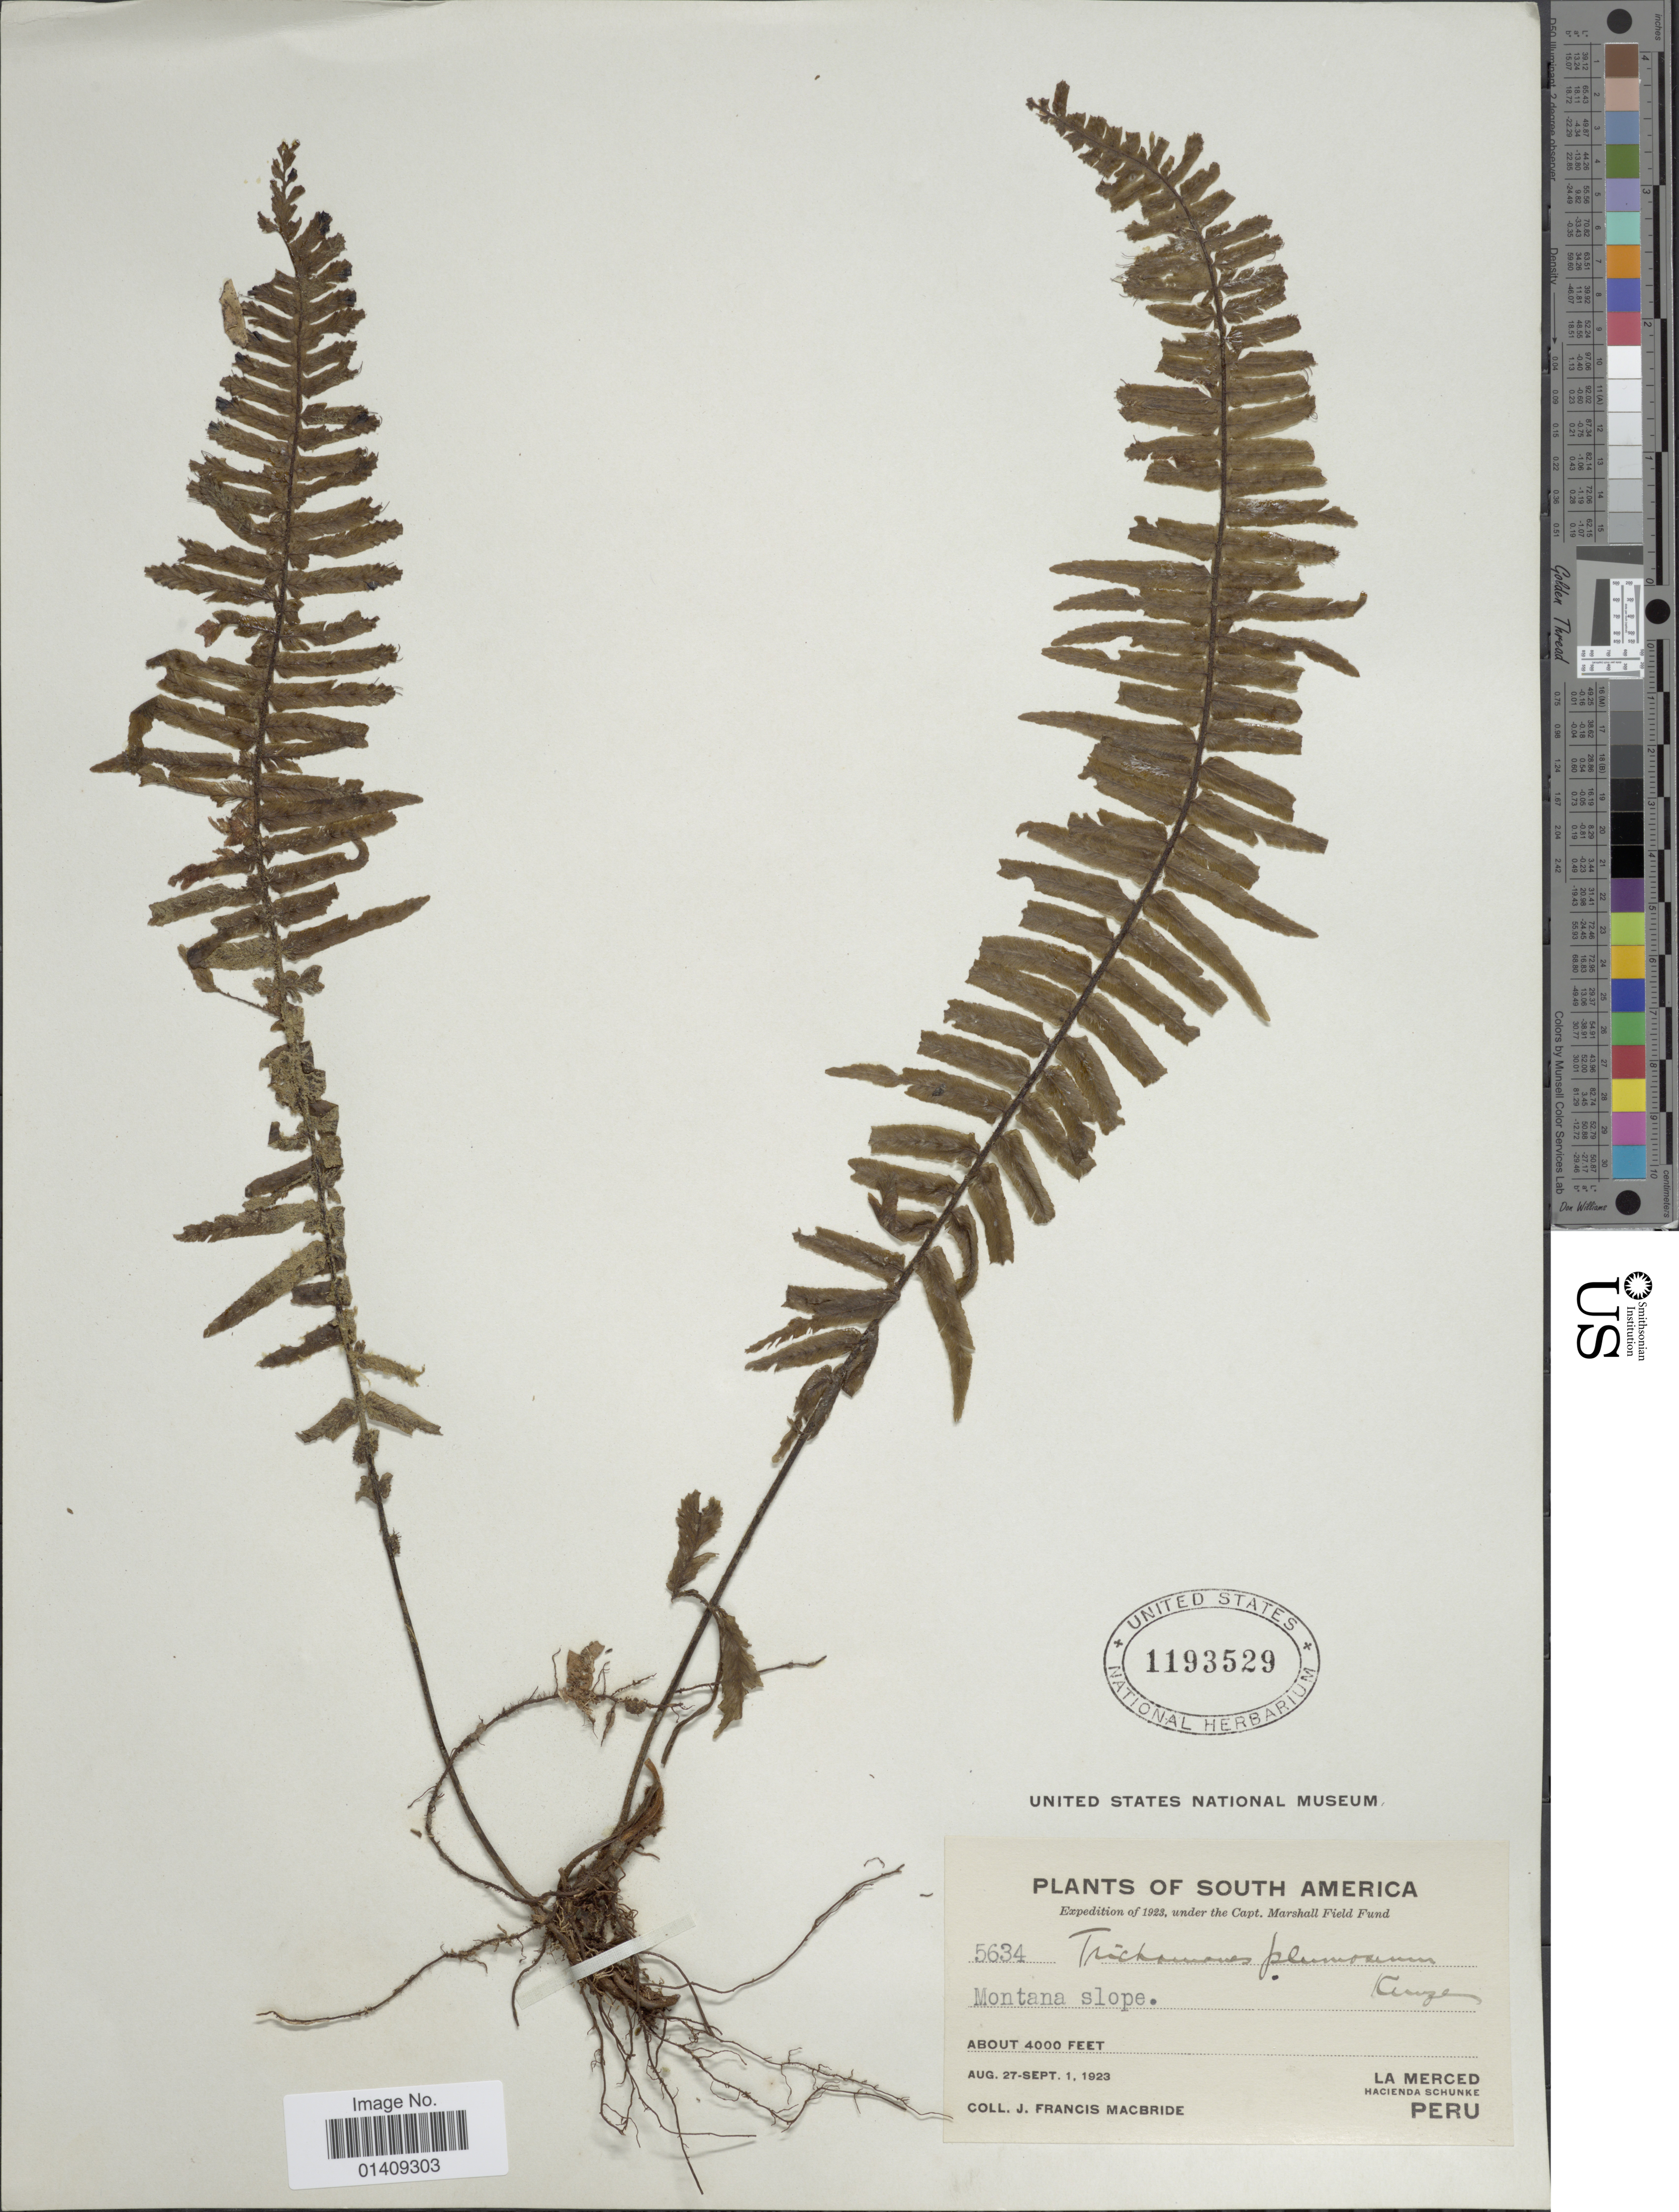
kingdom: Plantae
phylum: Tracheophyta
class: Polypodiopsida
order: Hymenophyllales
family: Hymenophyllaceae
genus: Trichomanes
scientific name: Trichomanes plumosum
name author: Kunze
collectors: J. F. Macbride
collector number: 5634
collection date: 1923-08-27/1923-09-01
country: Peru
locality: Montana slope. La Merced Hacienda Schunke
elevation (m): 1219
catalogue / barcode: US 1193529